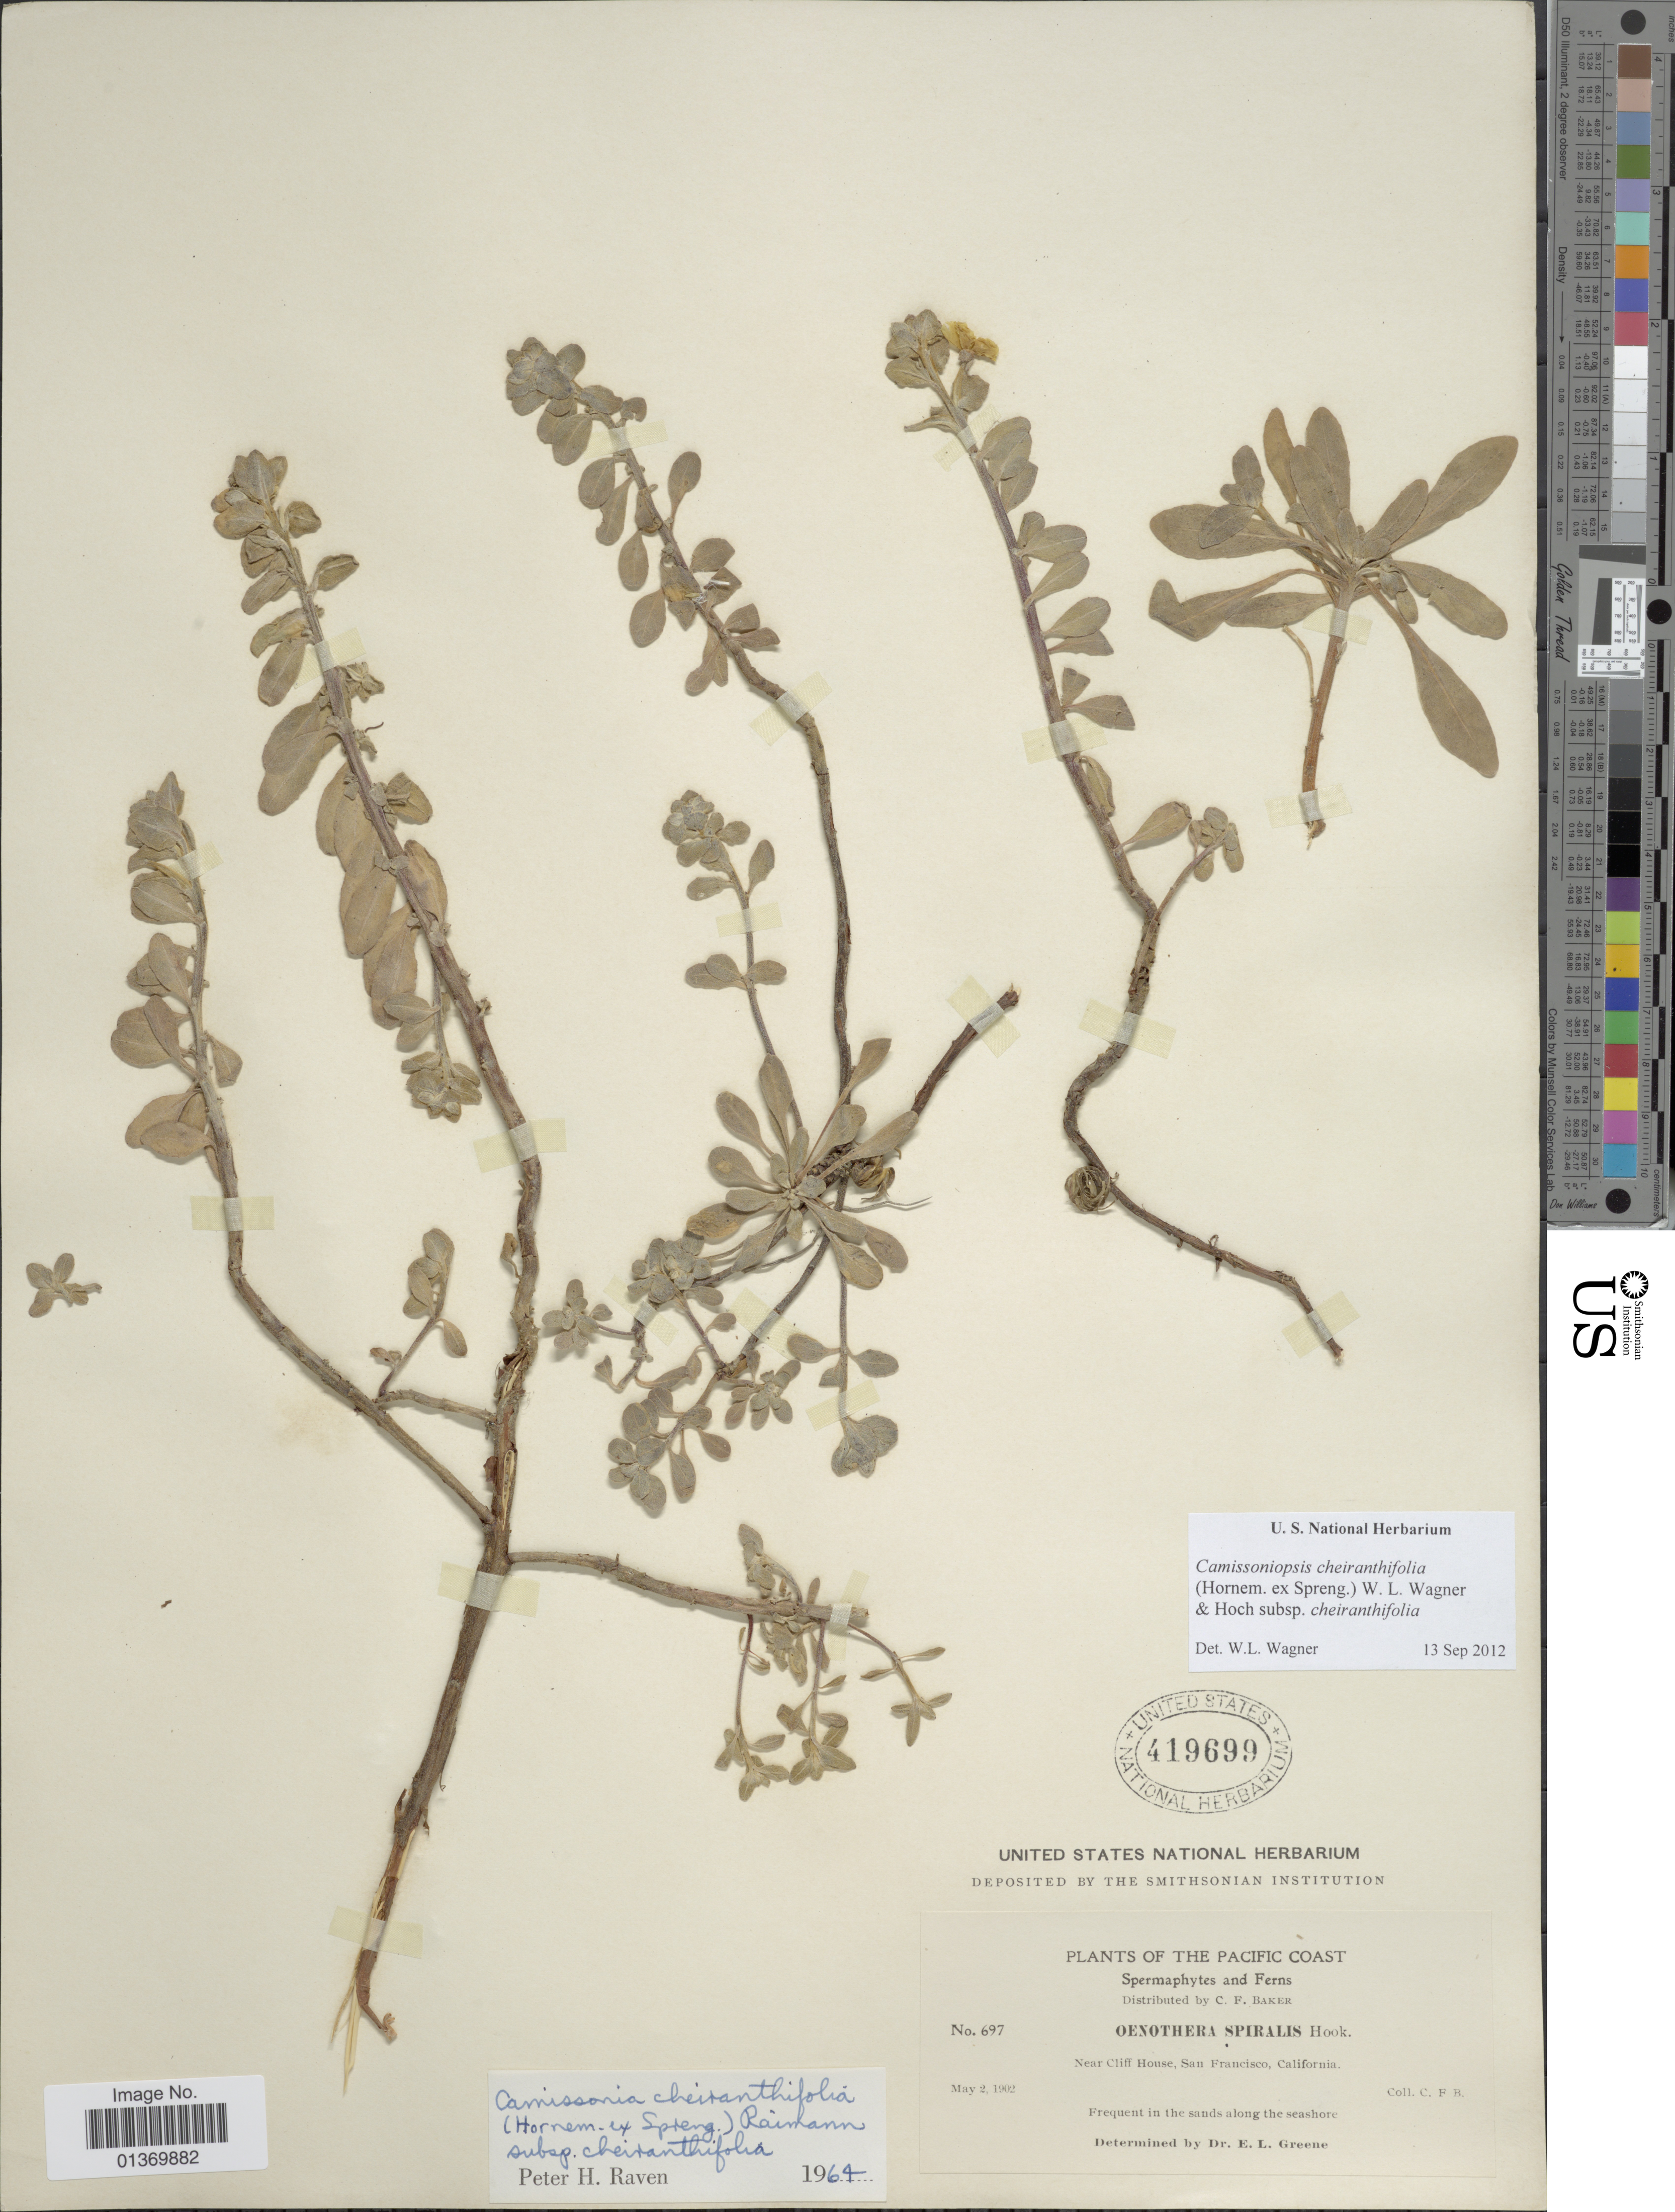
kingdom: Plantae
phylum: Tracheophyta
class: Magnoliopsida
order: Myrtales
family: Onagraceae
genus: Camissoniopsis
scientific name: Camissoniopsis cheiranthifolia subsp. cheiranthifolia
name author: (Hornem. ex Spreng.) W.L. Wagner & Hoch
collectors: C. F. Baker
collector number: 697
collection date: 1902-05-02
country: United States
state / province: California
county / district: San Francisco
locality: The Pacific Coast, Near Cliff House, San Francisco, Frequent in the sands along the seashore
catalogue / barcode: US 419699